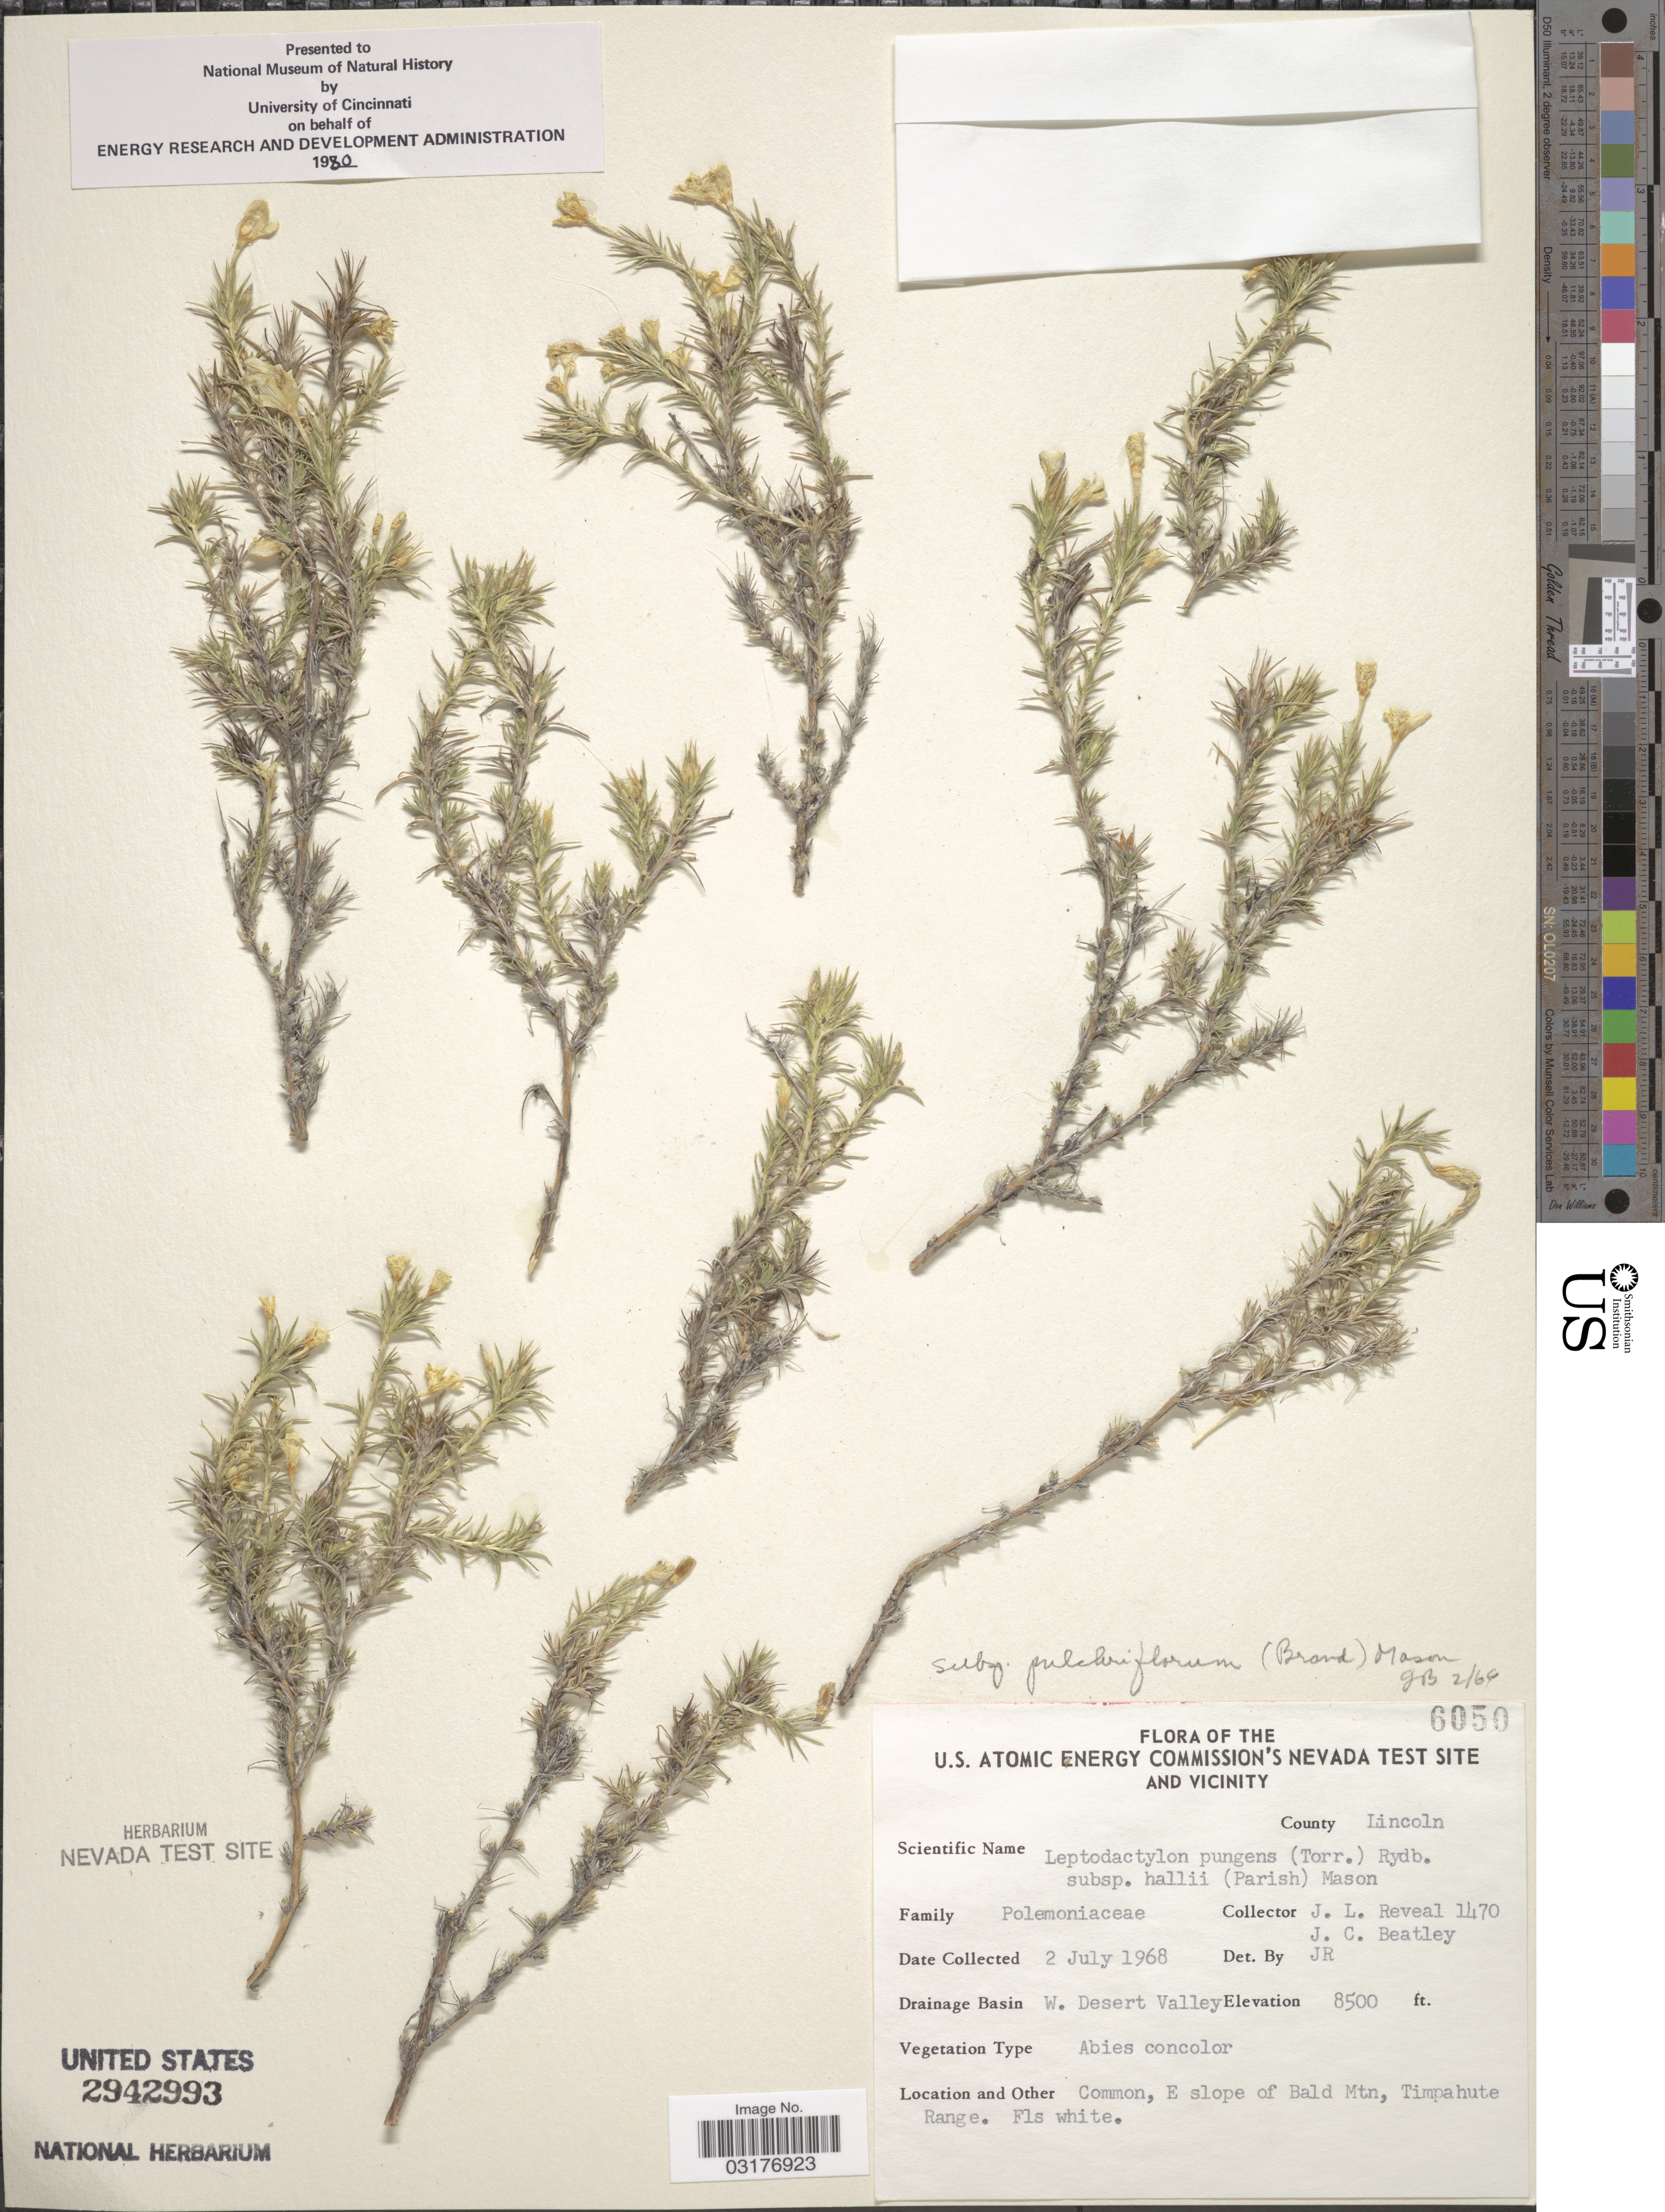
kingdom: Plantae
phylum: Tracheophyta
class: Magnoliopsida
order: Ericales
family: Polemoniaceae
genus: Linanthus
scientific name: Linanthus pungens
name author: (Torr.) J.M. Porter & L.A. Johnson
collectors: J. L. Reveal & J. C. Beatley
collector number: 1470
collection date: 1968-07-02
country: United States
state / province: Nevada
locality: The U.S. Atomic Energy Commission's Nevada Test Site and Vicinity. County Lincoln. Drainage Basin W. Desert Valley. E slope of Bald Mtn, Timpahute Range.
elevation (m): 2591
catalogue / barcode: US 2942993